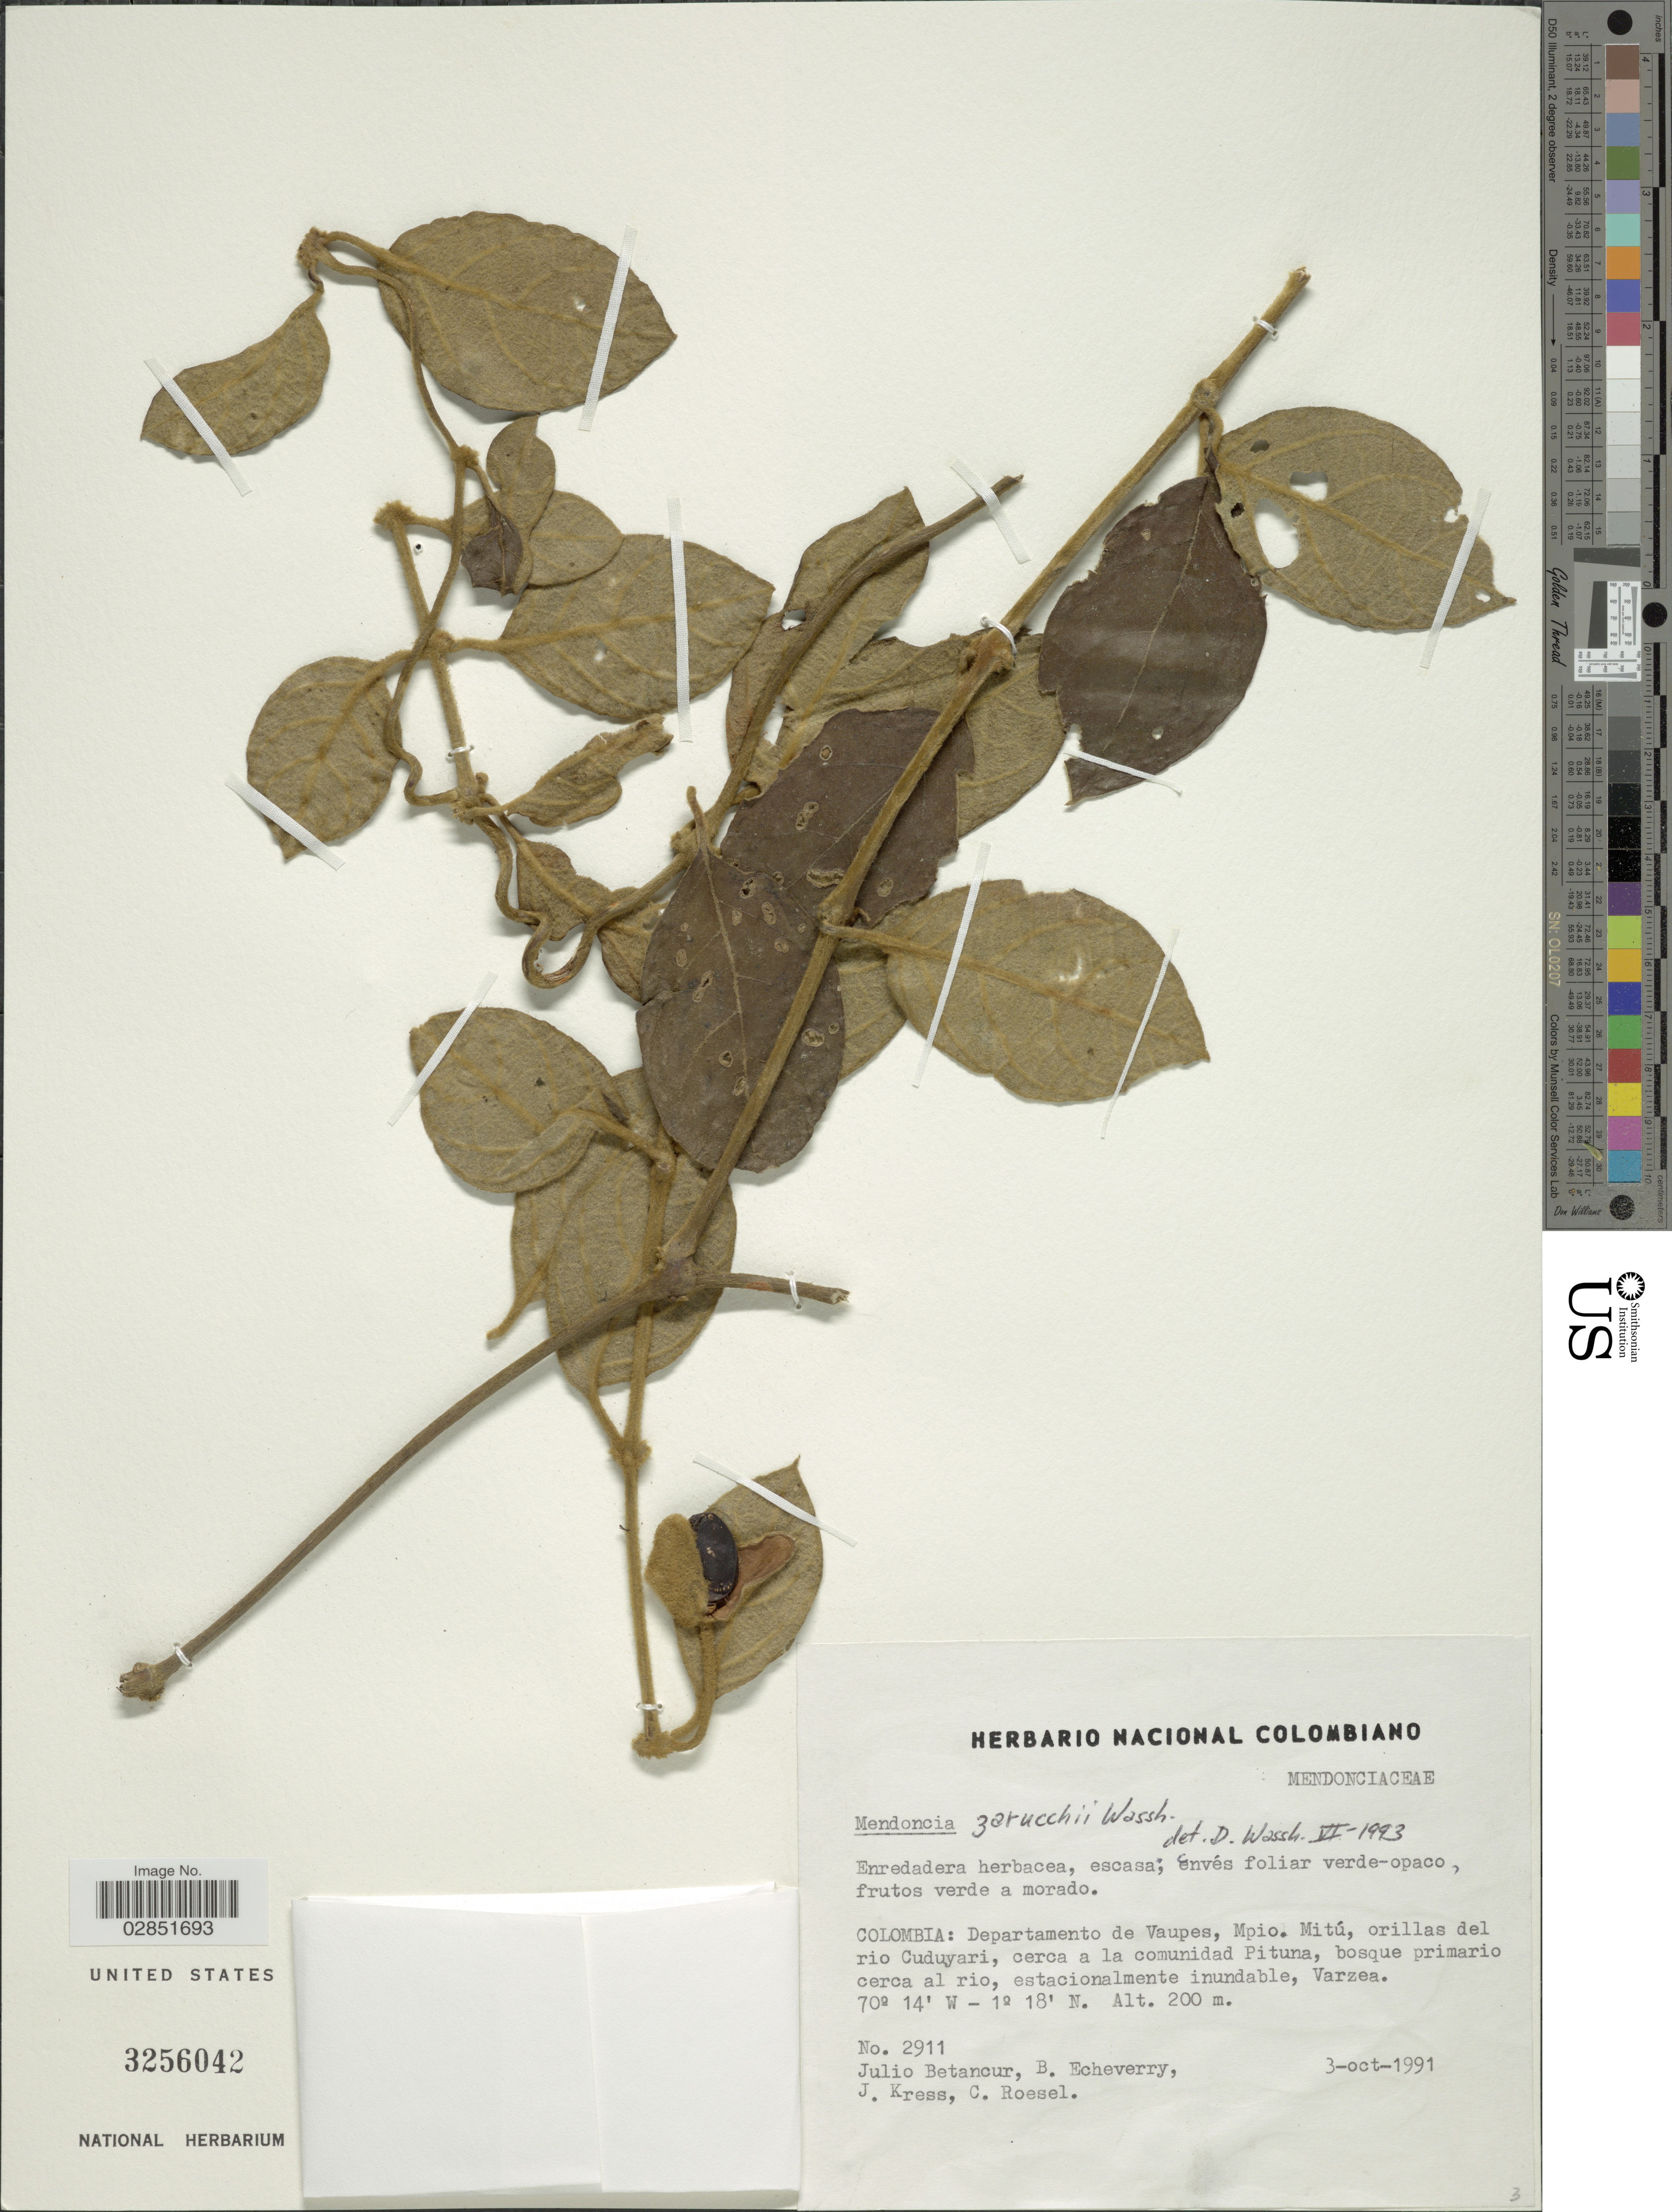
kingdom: Plantae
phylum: Tracheophyta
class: Magnoliopsida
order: Lamiales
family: Acanthaceae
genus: Mendoncia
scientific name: Mendoncia zarucchii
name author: Wassh.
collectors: J. Betancur, B. Echeverry, J. Kress & C. S. Roesel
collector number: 2911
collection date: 1991-10-03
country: Colombia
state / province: Vaupés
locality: Departamento de Vaupes, Mpio. Mitú, orillas del rio Cuduyari, cerca a la comunidad Pituna, Varzea.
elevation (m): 200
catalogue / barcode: US 3256042